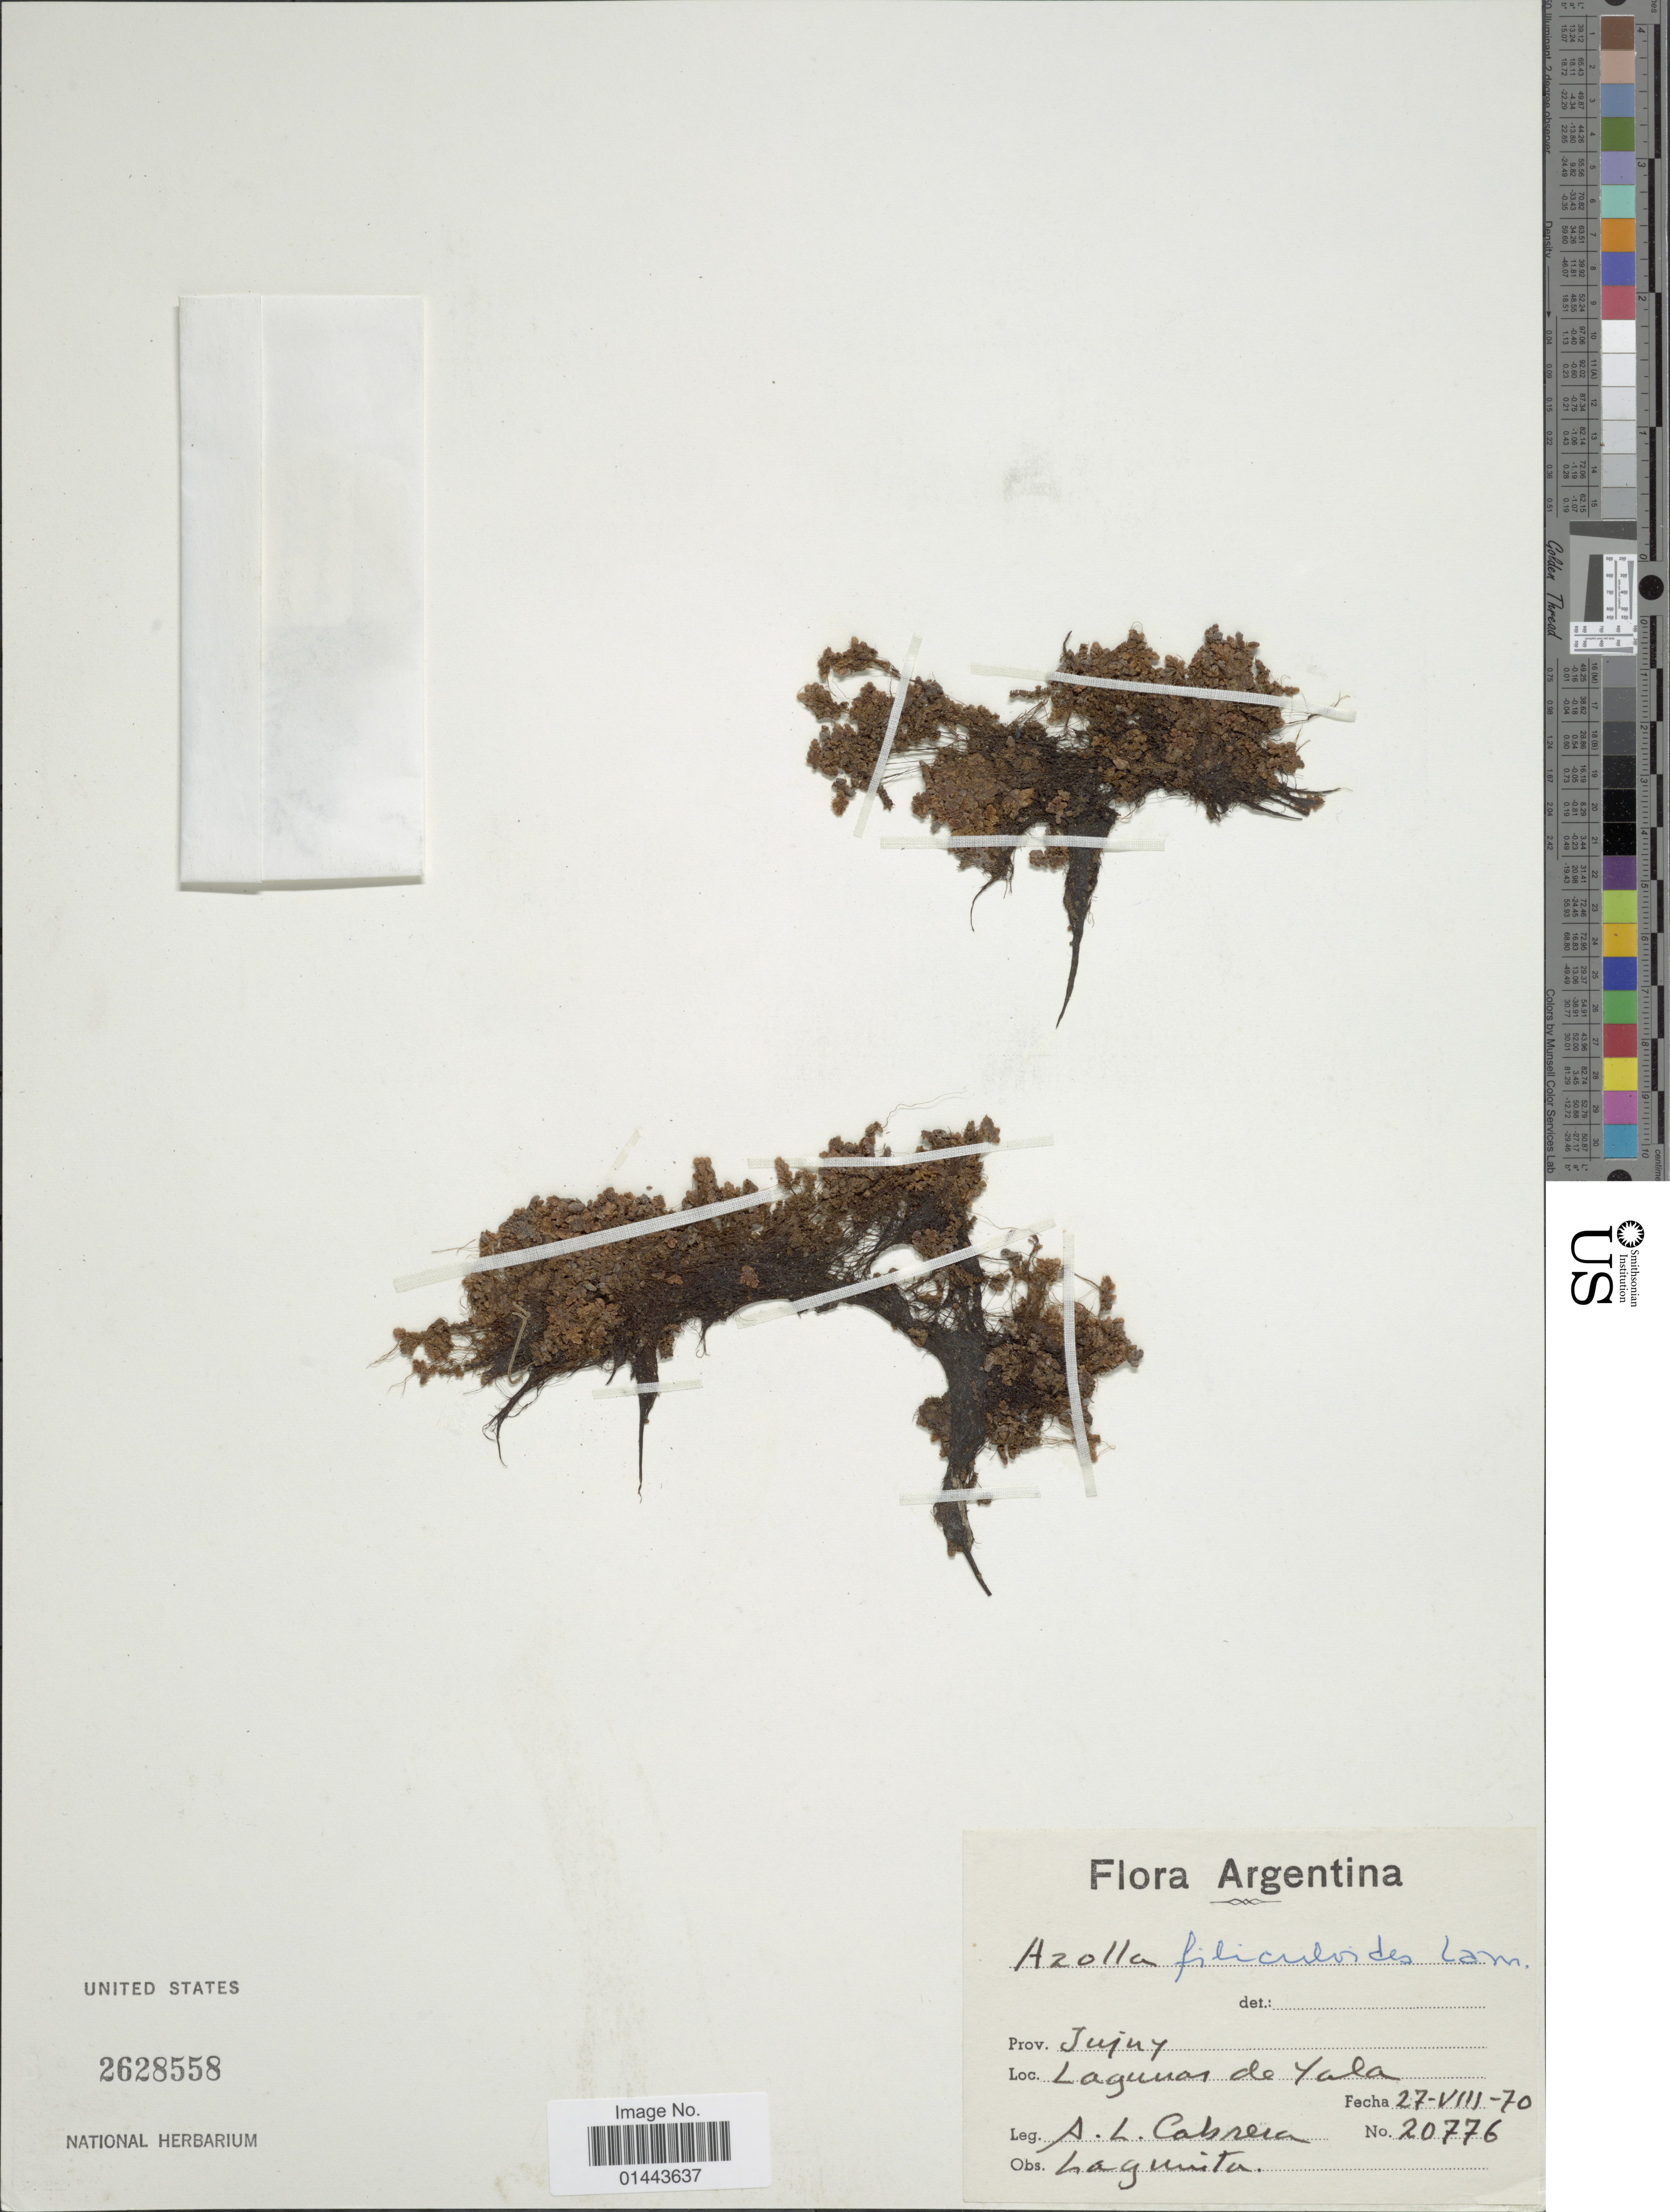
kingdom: Plantae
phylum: Tracheophyta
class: Polypodiopsida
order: Salviniales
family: Salviniaceae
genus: Azolla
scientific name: Azolla filiculoides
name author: Lam.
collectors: A. L. Cabrera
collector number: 20776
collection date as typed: Transcribed d/m/y: 17/8/70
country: Argentina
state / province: Jujuy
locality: Lagunas de Yala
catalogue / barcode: US 2628558